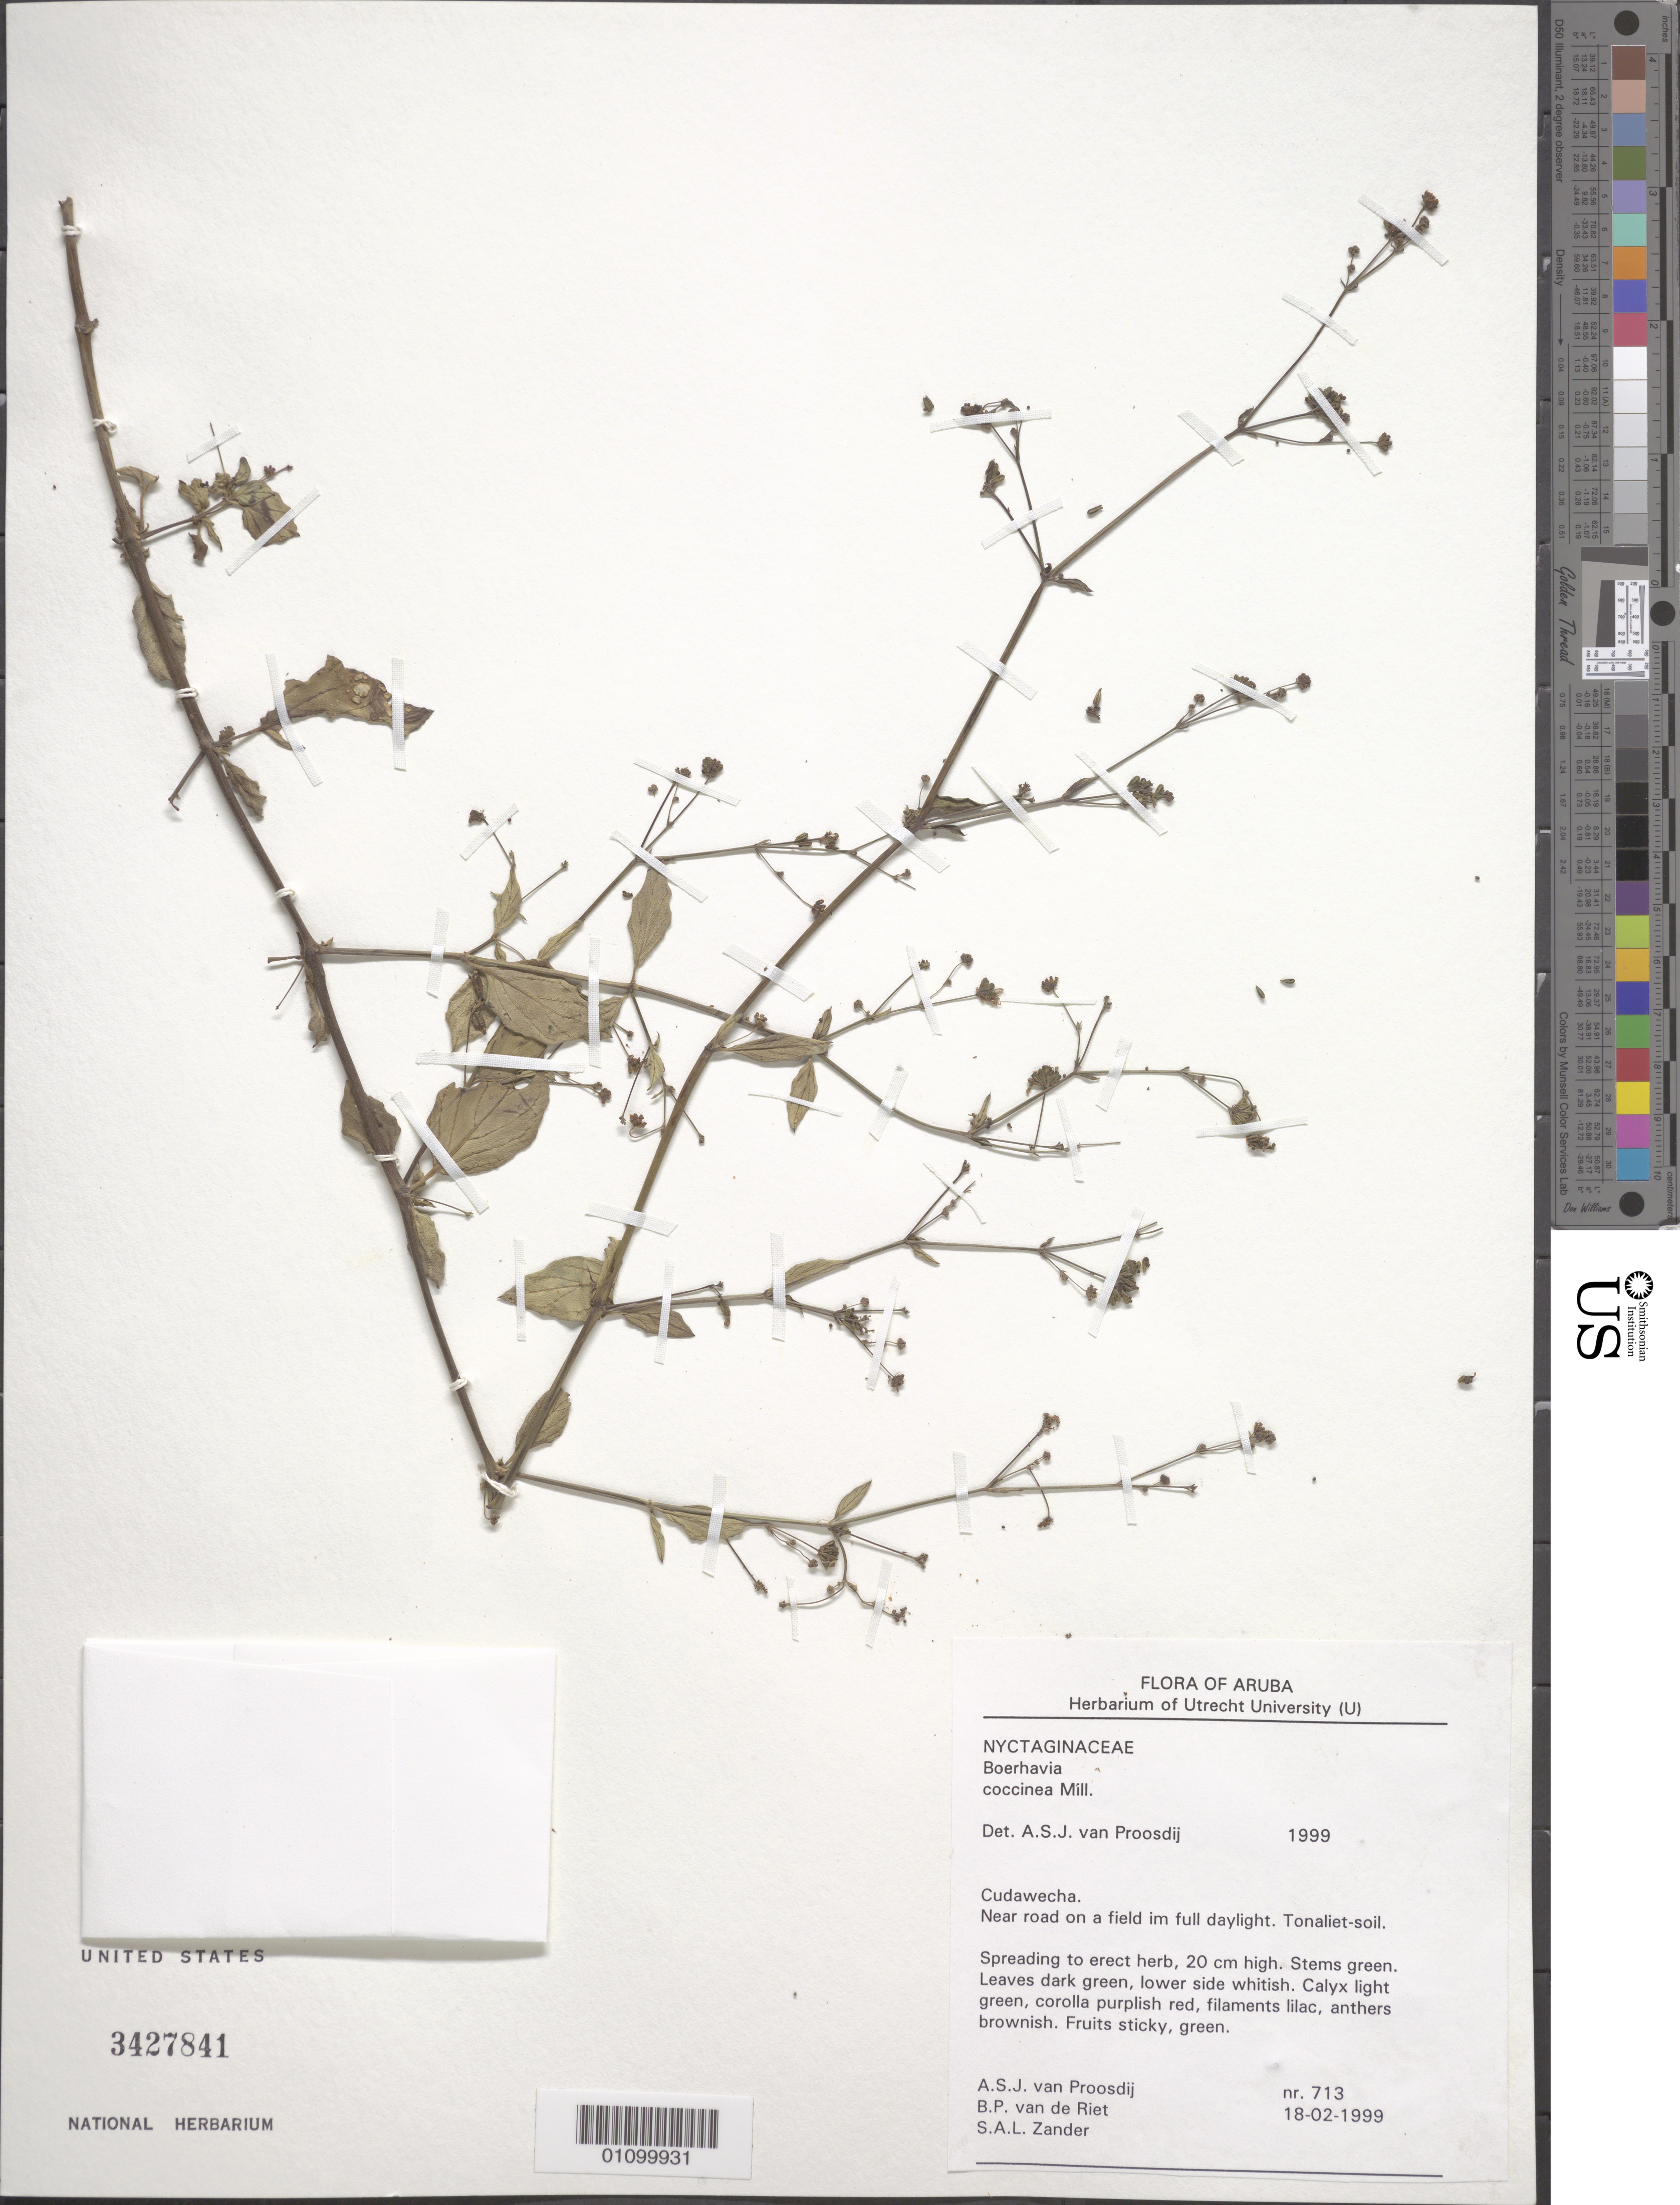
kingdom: Plantae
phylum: Tracheophyta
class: Magnoliopsida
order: Caryophyllales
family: Nyctaginaceae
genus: Boerhavia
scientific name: Boerhavia coccinea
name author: Mill.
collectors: A. Proosdij, B. Riet & S. Zander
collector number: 713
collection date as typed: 18 Feb 1999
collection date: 1999-02-18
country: Aruba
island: Aruba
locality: Cudawecha. Near road on a field in full daylight. Tonaliet-soil.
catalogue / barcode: US 3427841